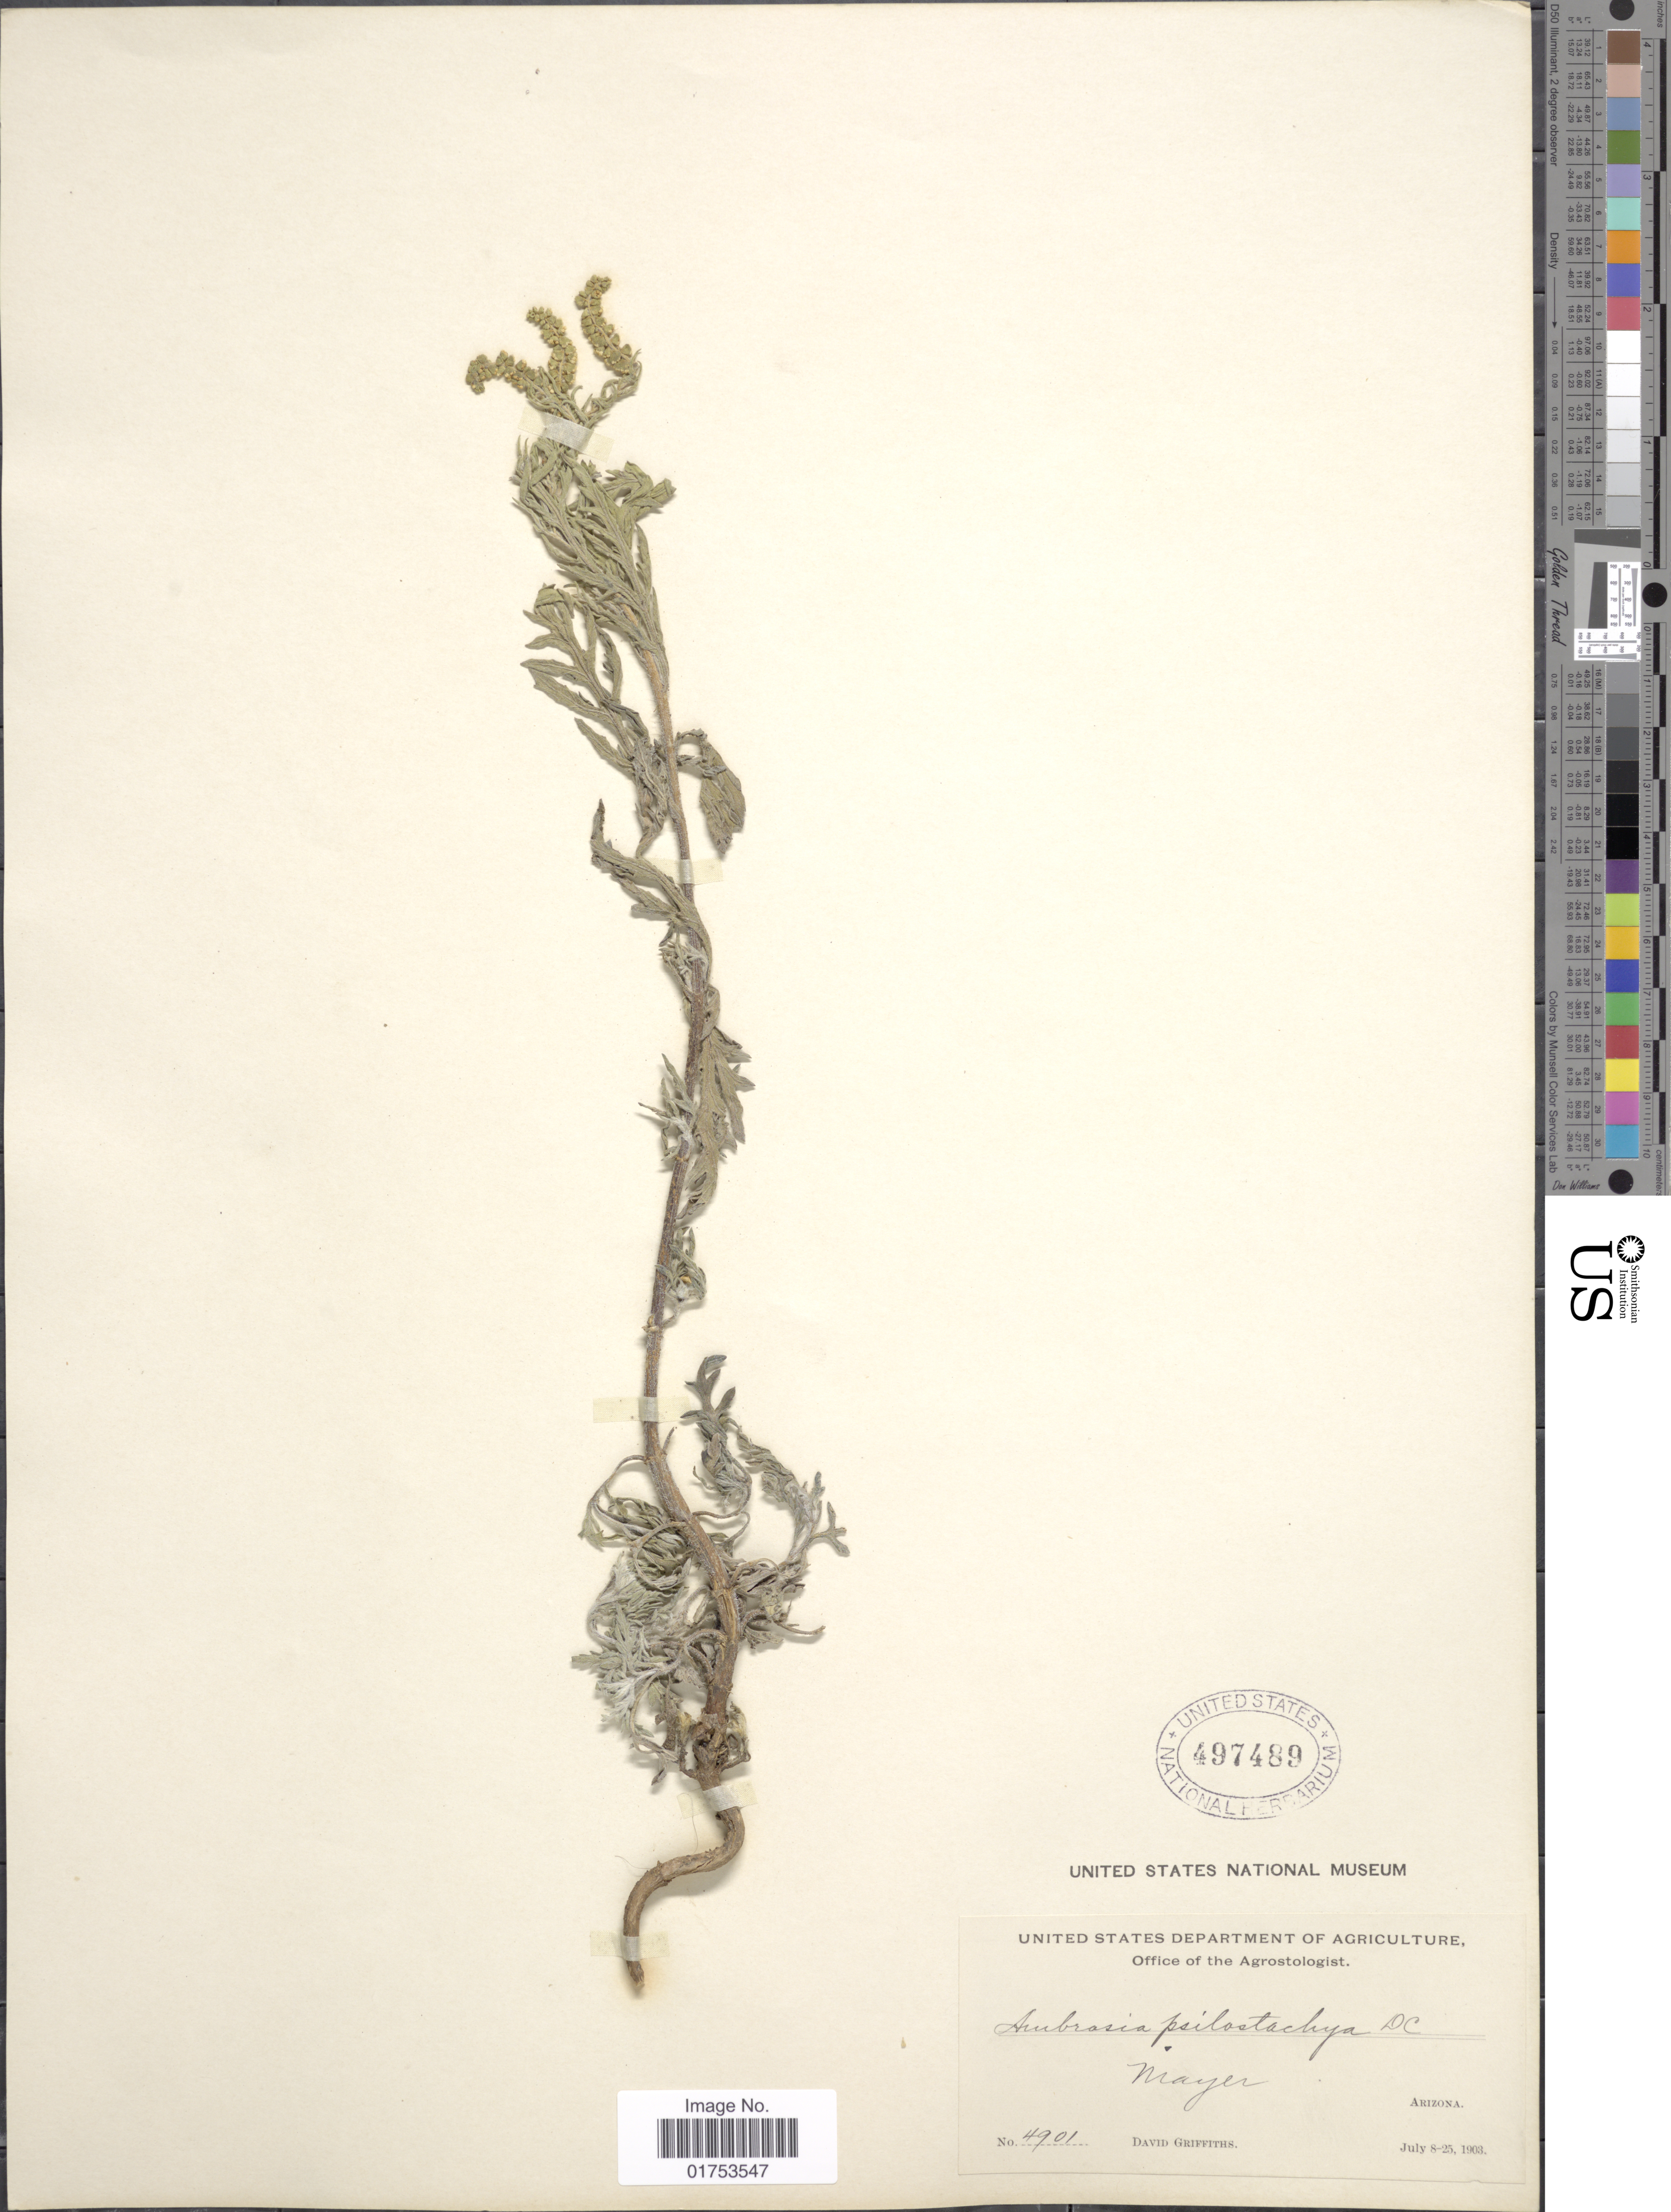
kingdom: Plantae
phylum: Tracheophyta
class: Magnoliopsida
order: Asterales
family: Asteraceae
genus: Ambrosia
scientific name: Ambrosia psilostachya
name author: DC.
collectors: D. Griffiths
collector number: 4901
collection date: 1903-07-08/1903-07-25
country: United States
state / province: Arizona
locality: Mayer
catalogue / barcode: US 497489